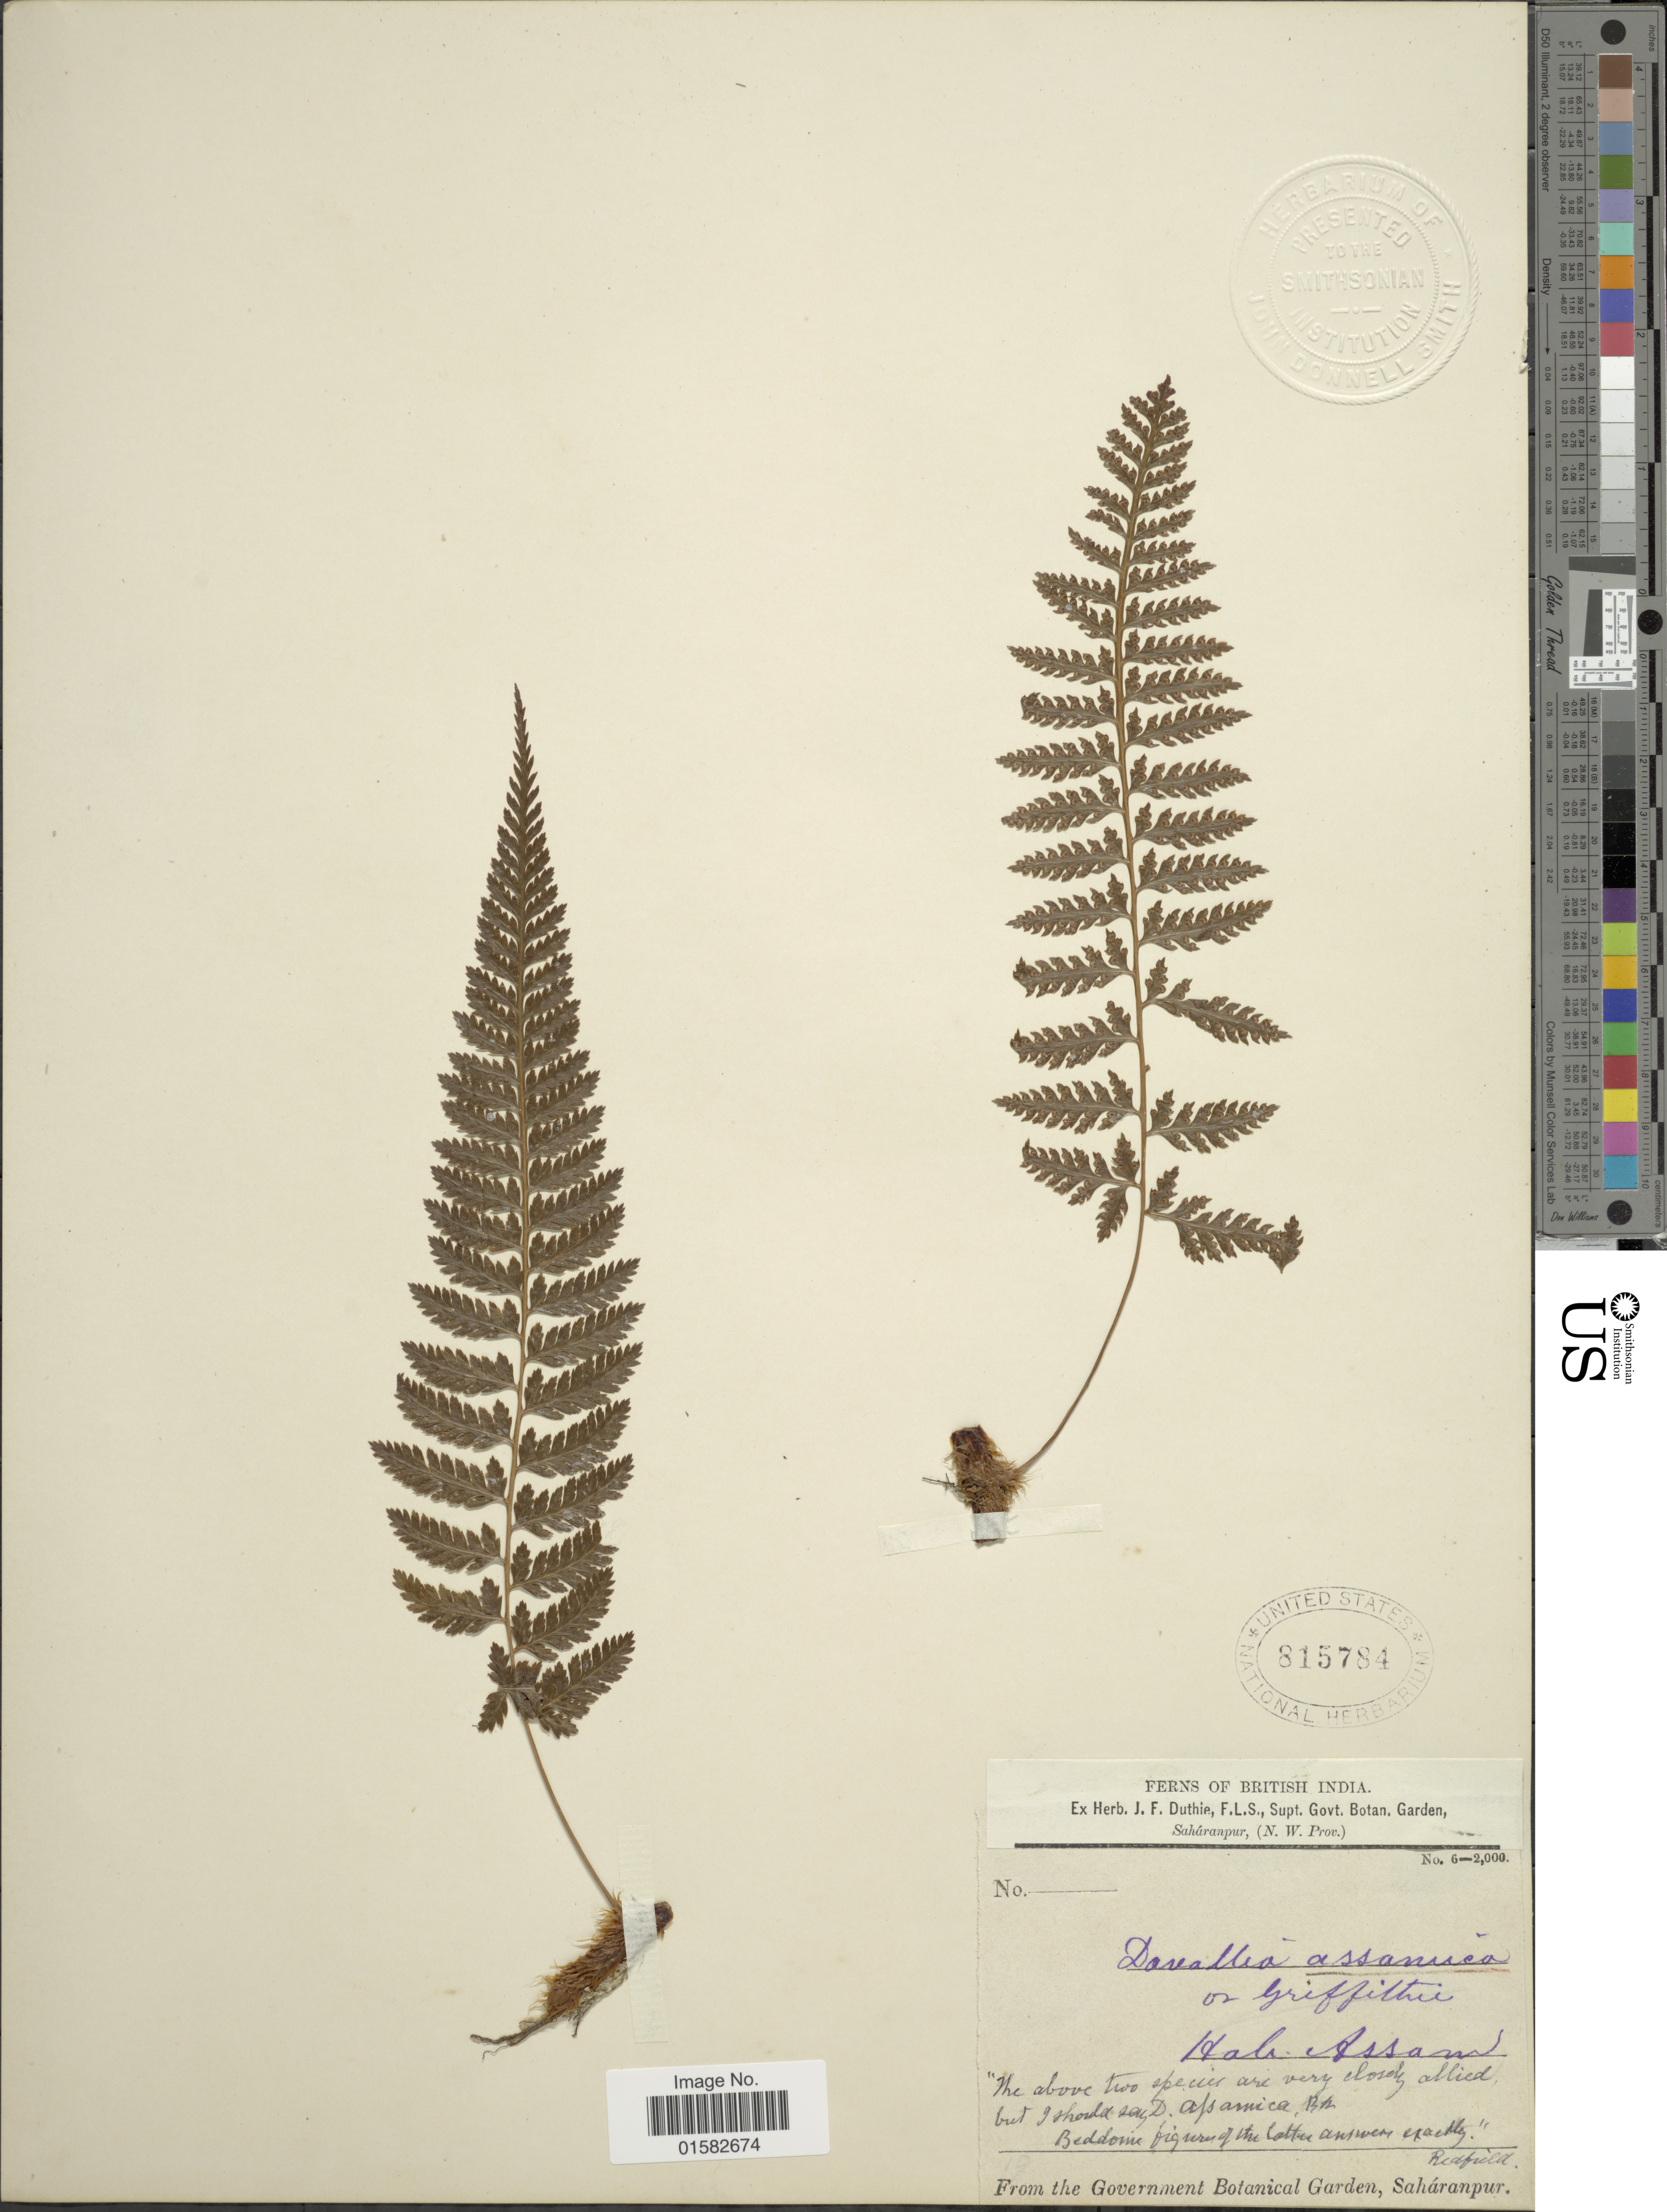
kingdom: Plantae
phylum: Tracheophyta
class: Polypodiopsida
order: Polypodiales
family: Davalliaceae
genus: Davallia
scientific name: Davallia assamica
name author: (Bedd.) Baker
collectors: ex herb. J. F. Duthie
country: India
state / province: Assam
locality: British India,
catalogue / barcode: US 815784